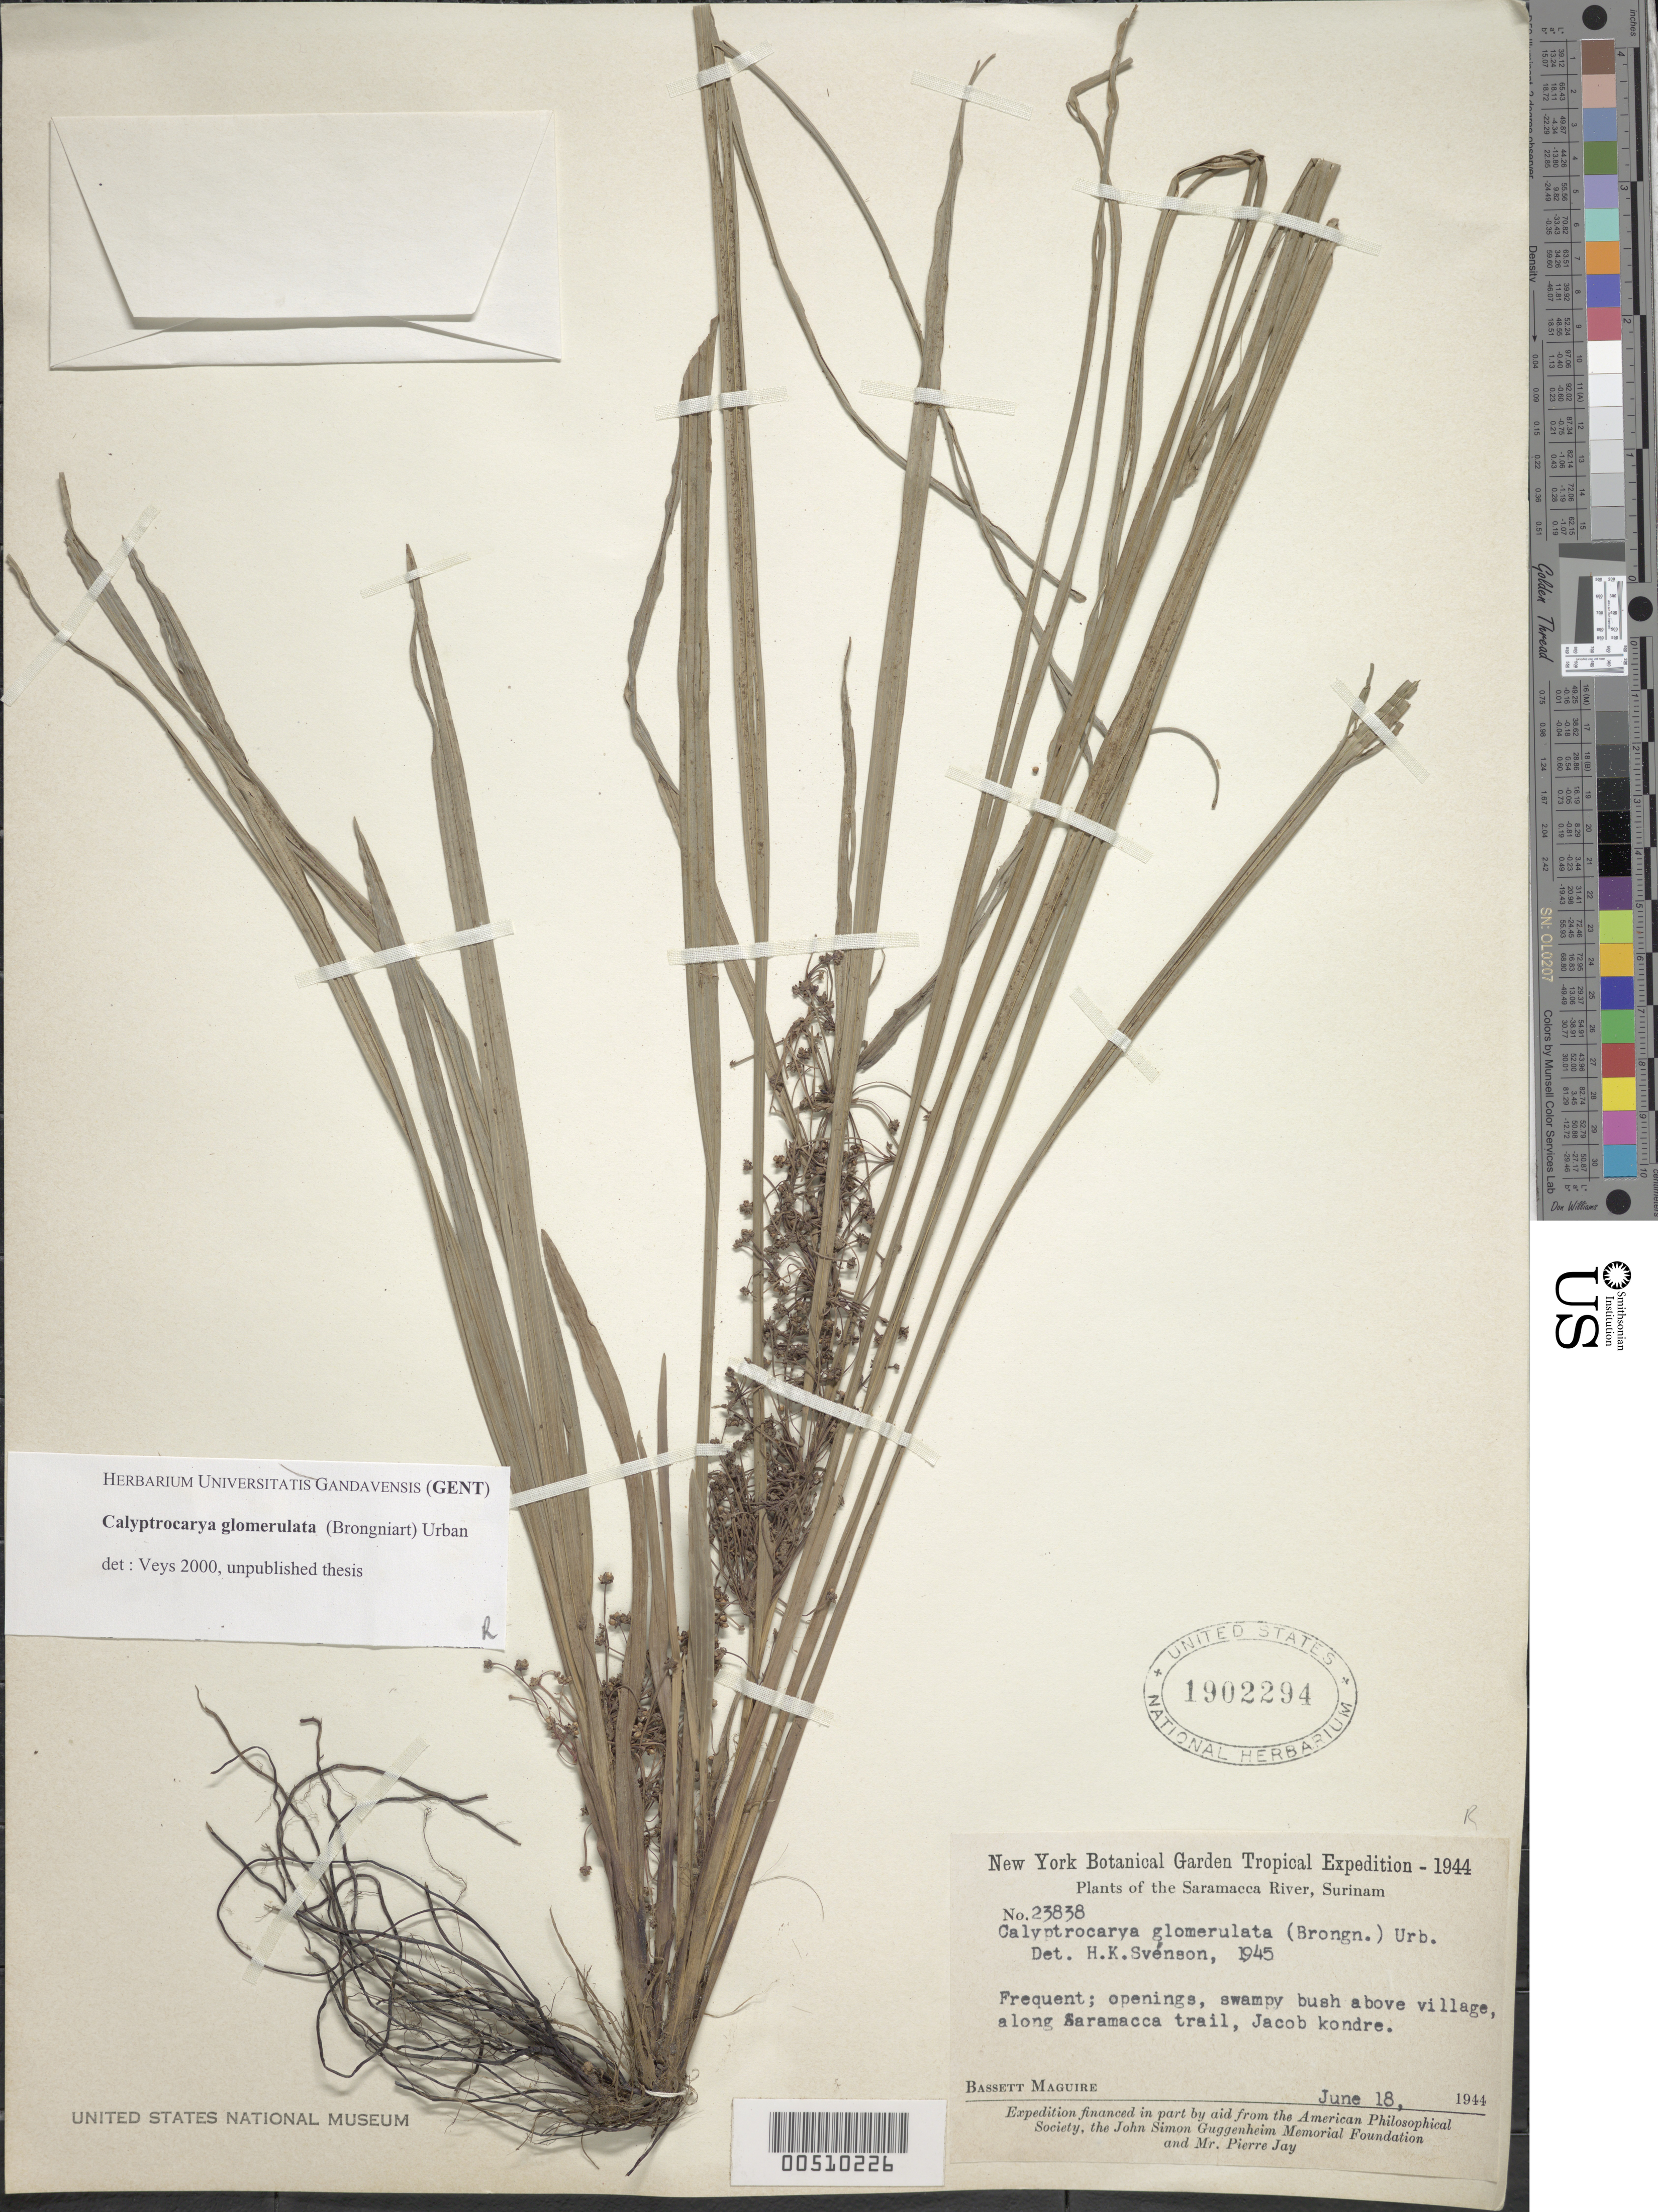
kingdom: Plantae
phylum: Tracheophyta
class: Liliopsida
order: Poales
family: Cyperaceae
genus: Calyptrocarya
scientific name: Calyptrocarya glomerulata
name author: (Brongn.) Urb.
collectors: B. Maguire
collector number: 23838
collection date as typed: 18 Jun 1944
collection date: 1944-06-18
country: Suriname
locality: Saramacca River, Saramacca trail, Jacob kondre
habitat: Openings, swampy bush above village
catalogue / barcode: US 1902294